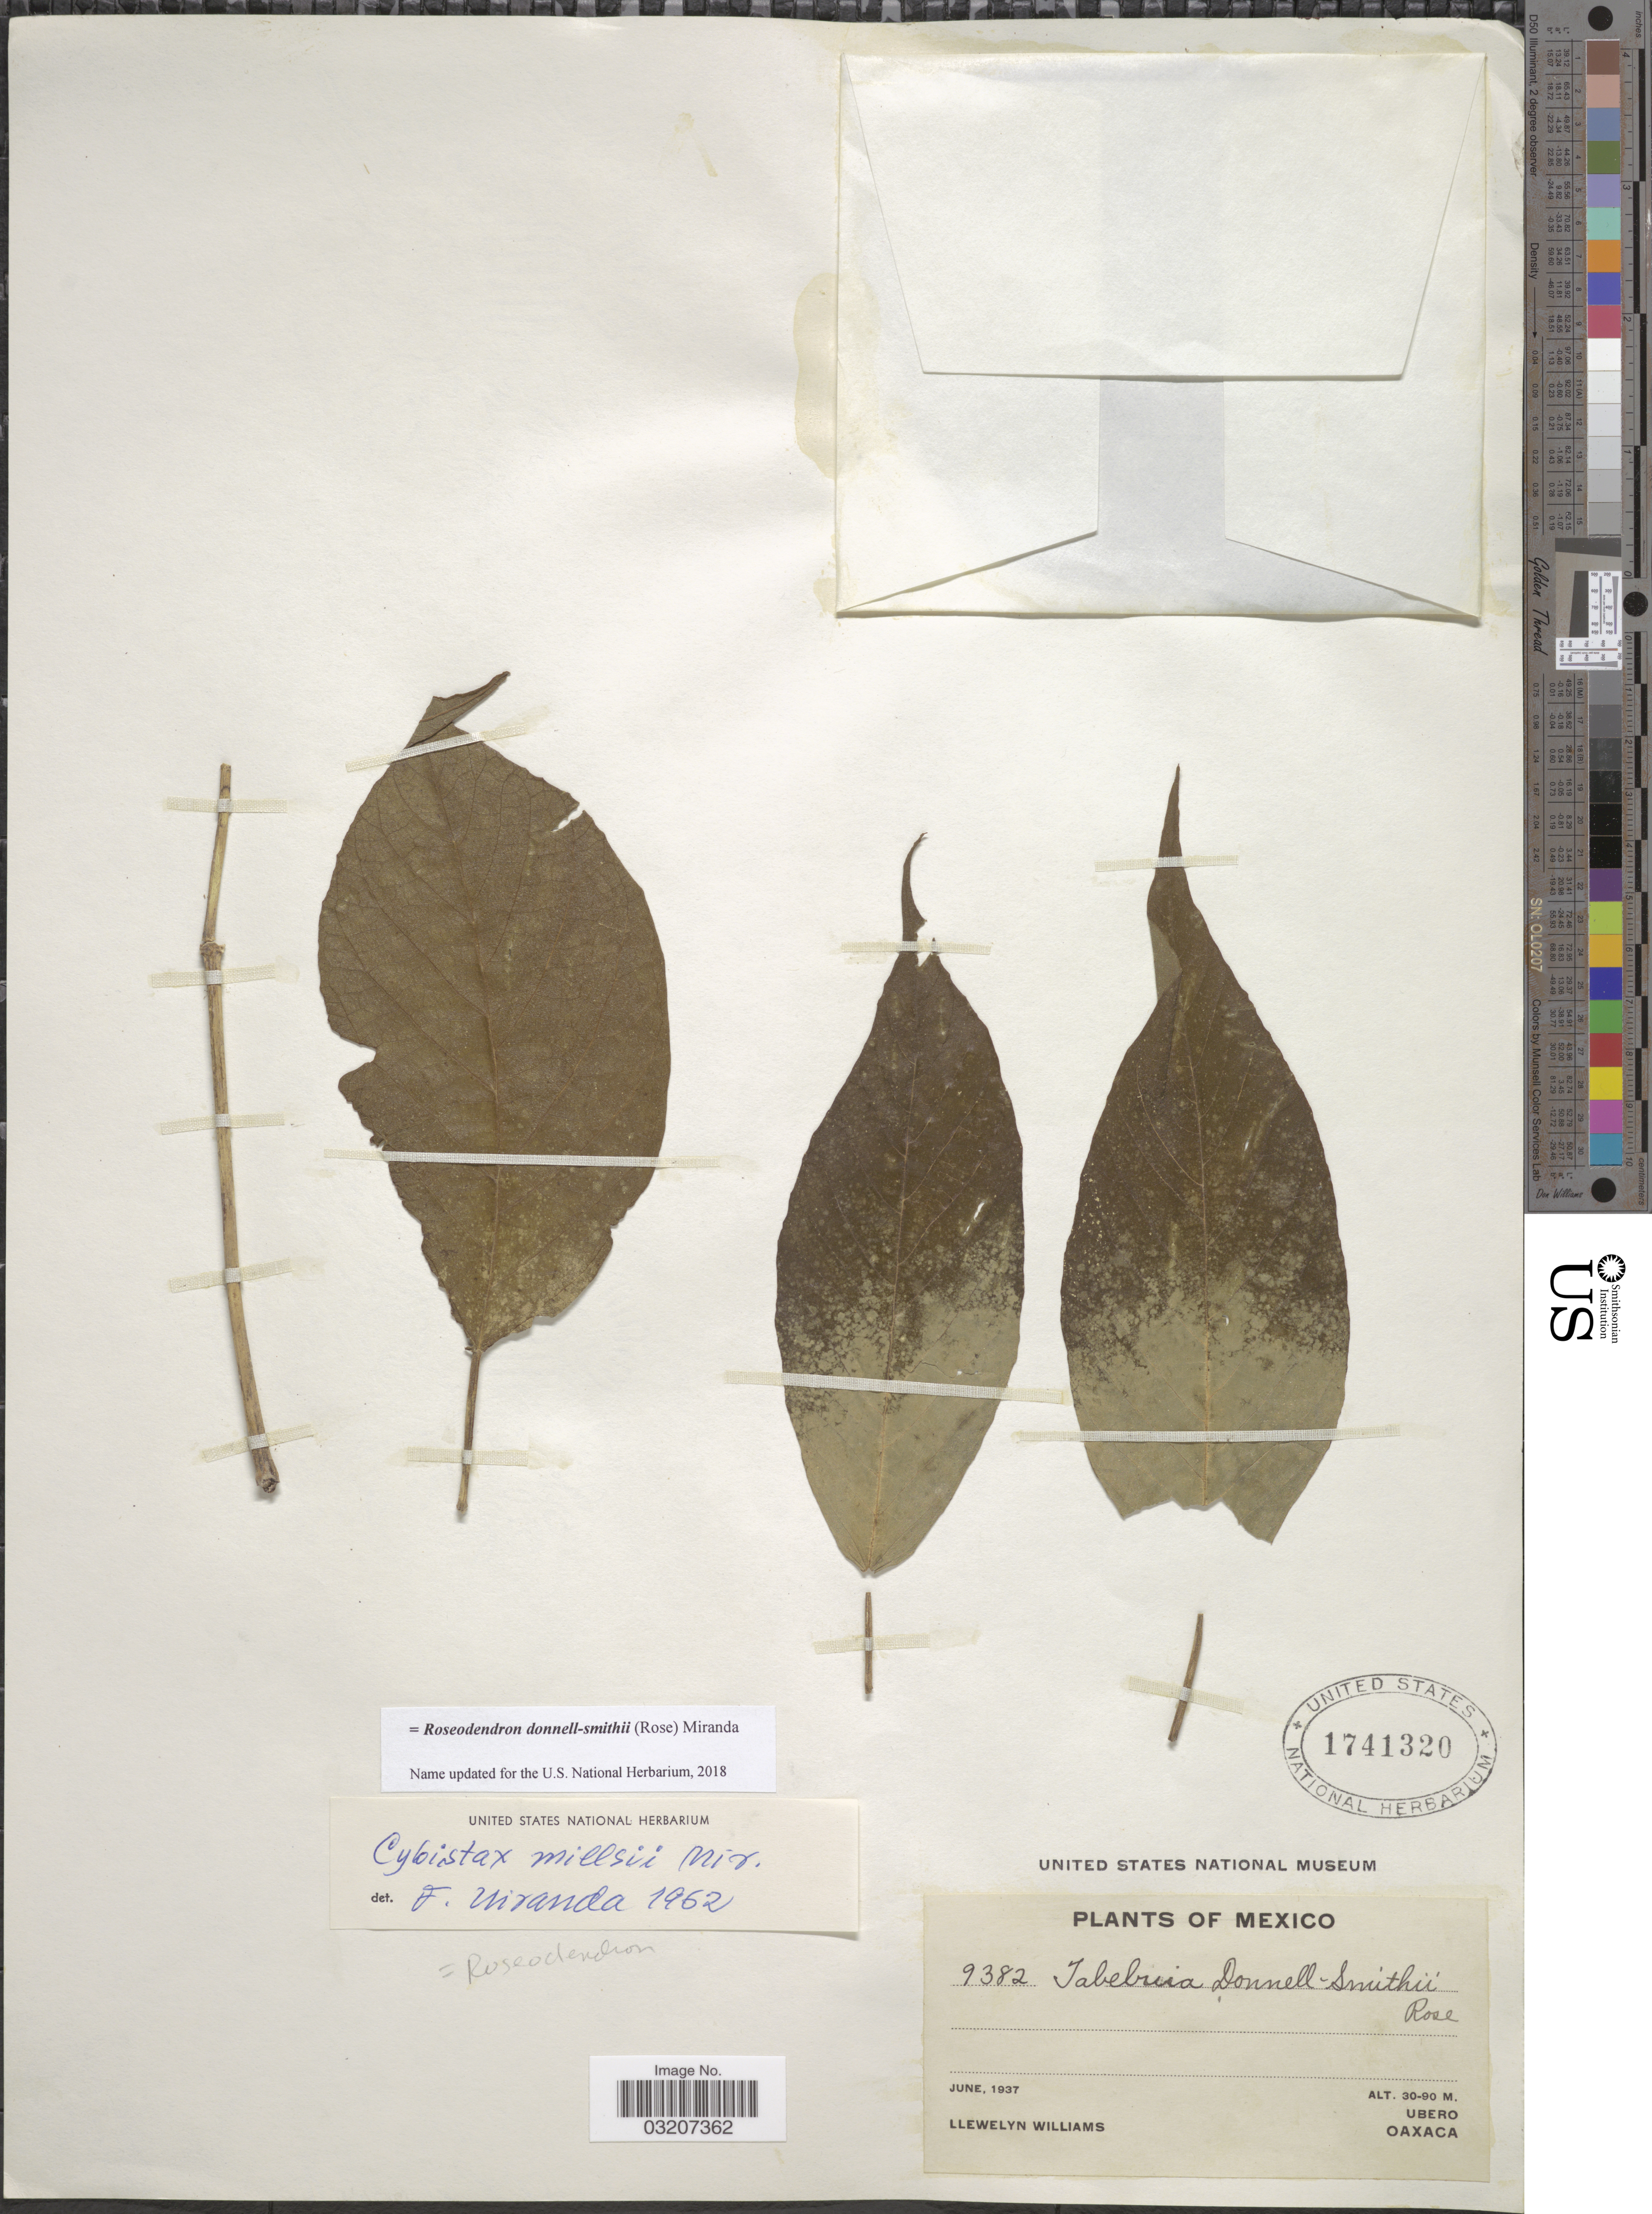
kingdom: Plantae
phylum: Tracheophyta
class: Magnoliopsida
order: Lamiales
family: Bignoniaceae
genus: Roseodendron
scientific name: Roseodendron donnell-smithii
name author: (Rose) Miranda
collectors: Ll. Williams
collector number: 9382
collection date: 1937-06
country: Mexico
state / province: Oaxaca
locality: Ubero.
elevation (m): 30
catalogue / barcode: US 1741320